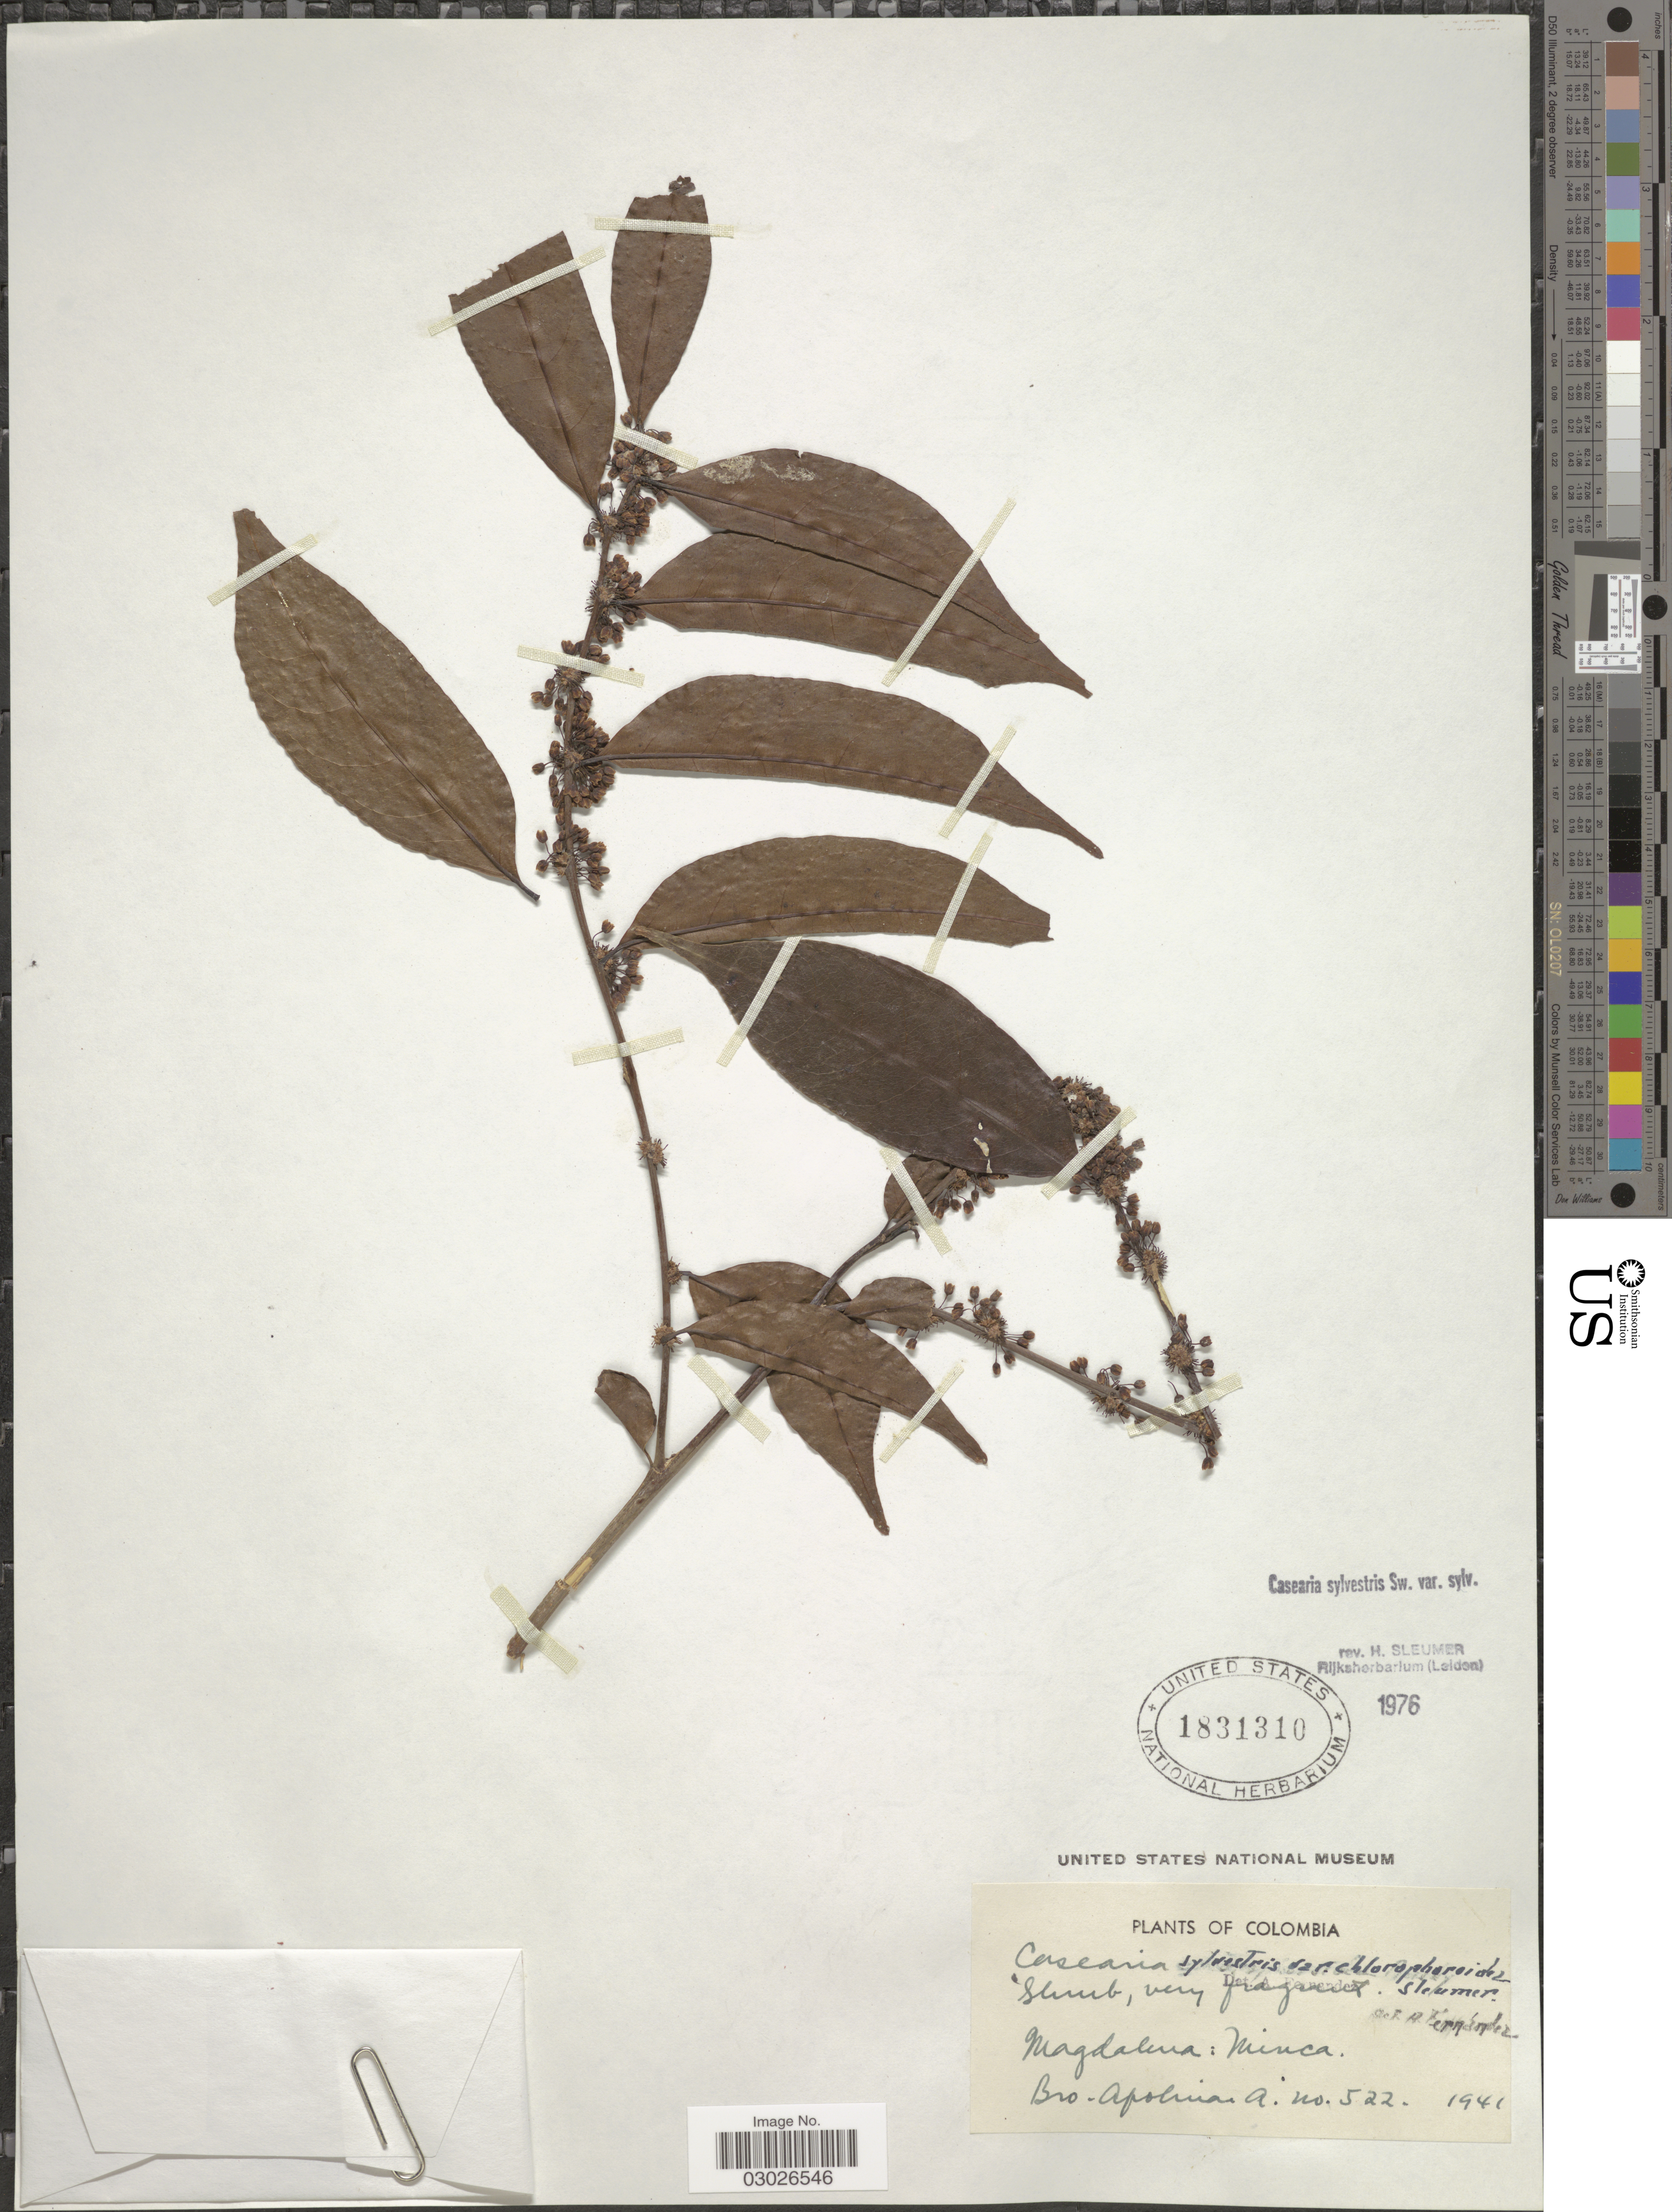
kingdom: Plantae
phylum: Tracheophyta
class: Magnoliopsida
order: Malpighiales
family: Salicaceae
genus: Casearia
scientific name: Casearia sylvestris var. sylvestris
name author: Sw.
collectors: Bro. Apolinar A.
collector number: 522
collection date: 1941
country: Colombia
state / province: Magdalena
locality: Minca.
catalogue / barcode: US 1931310